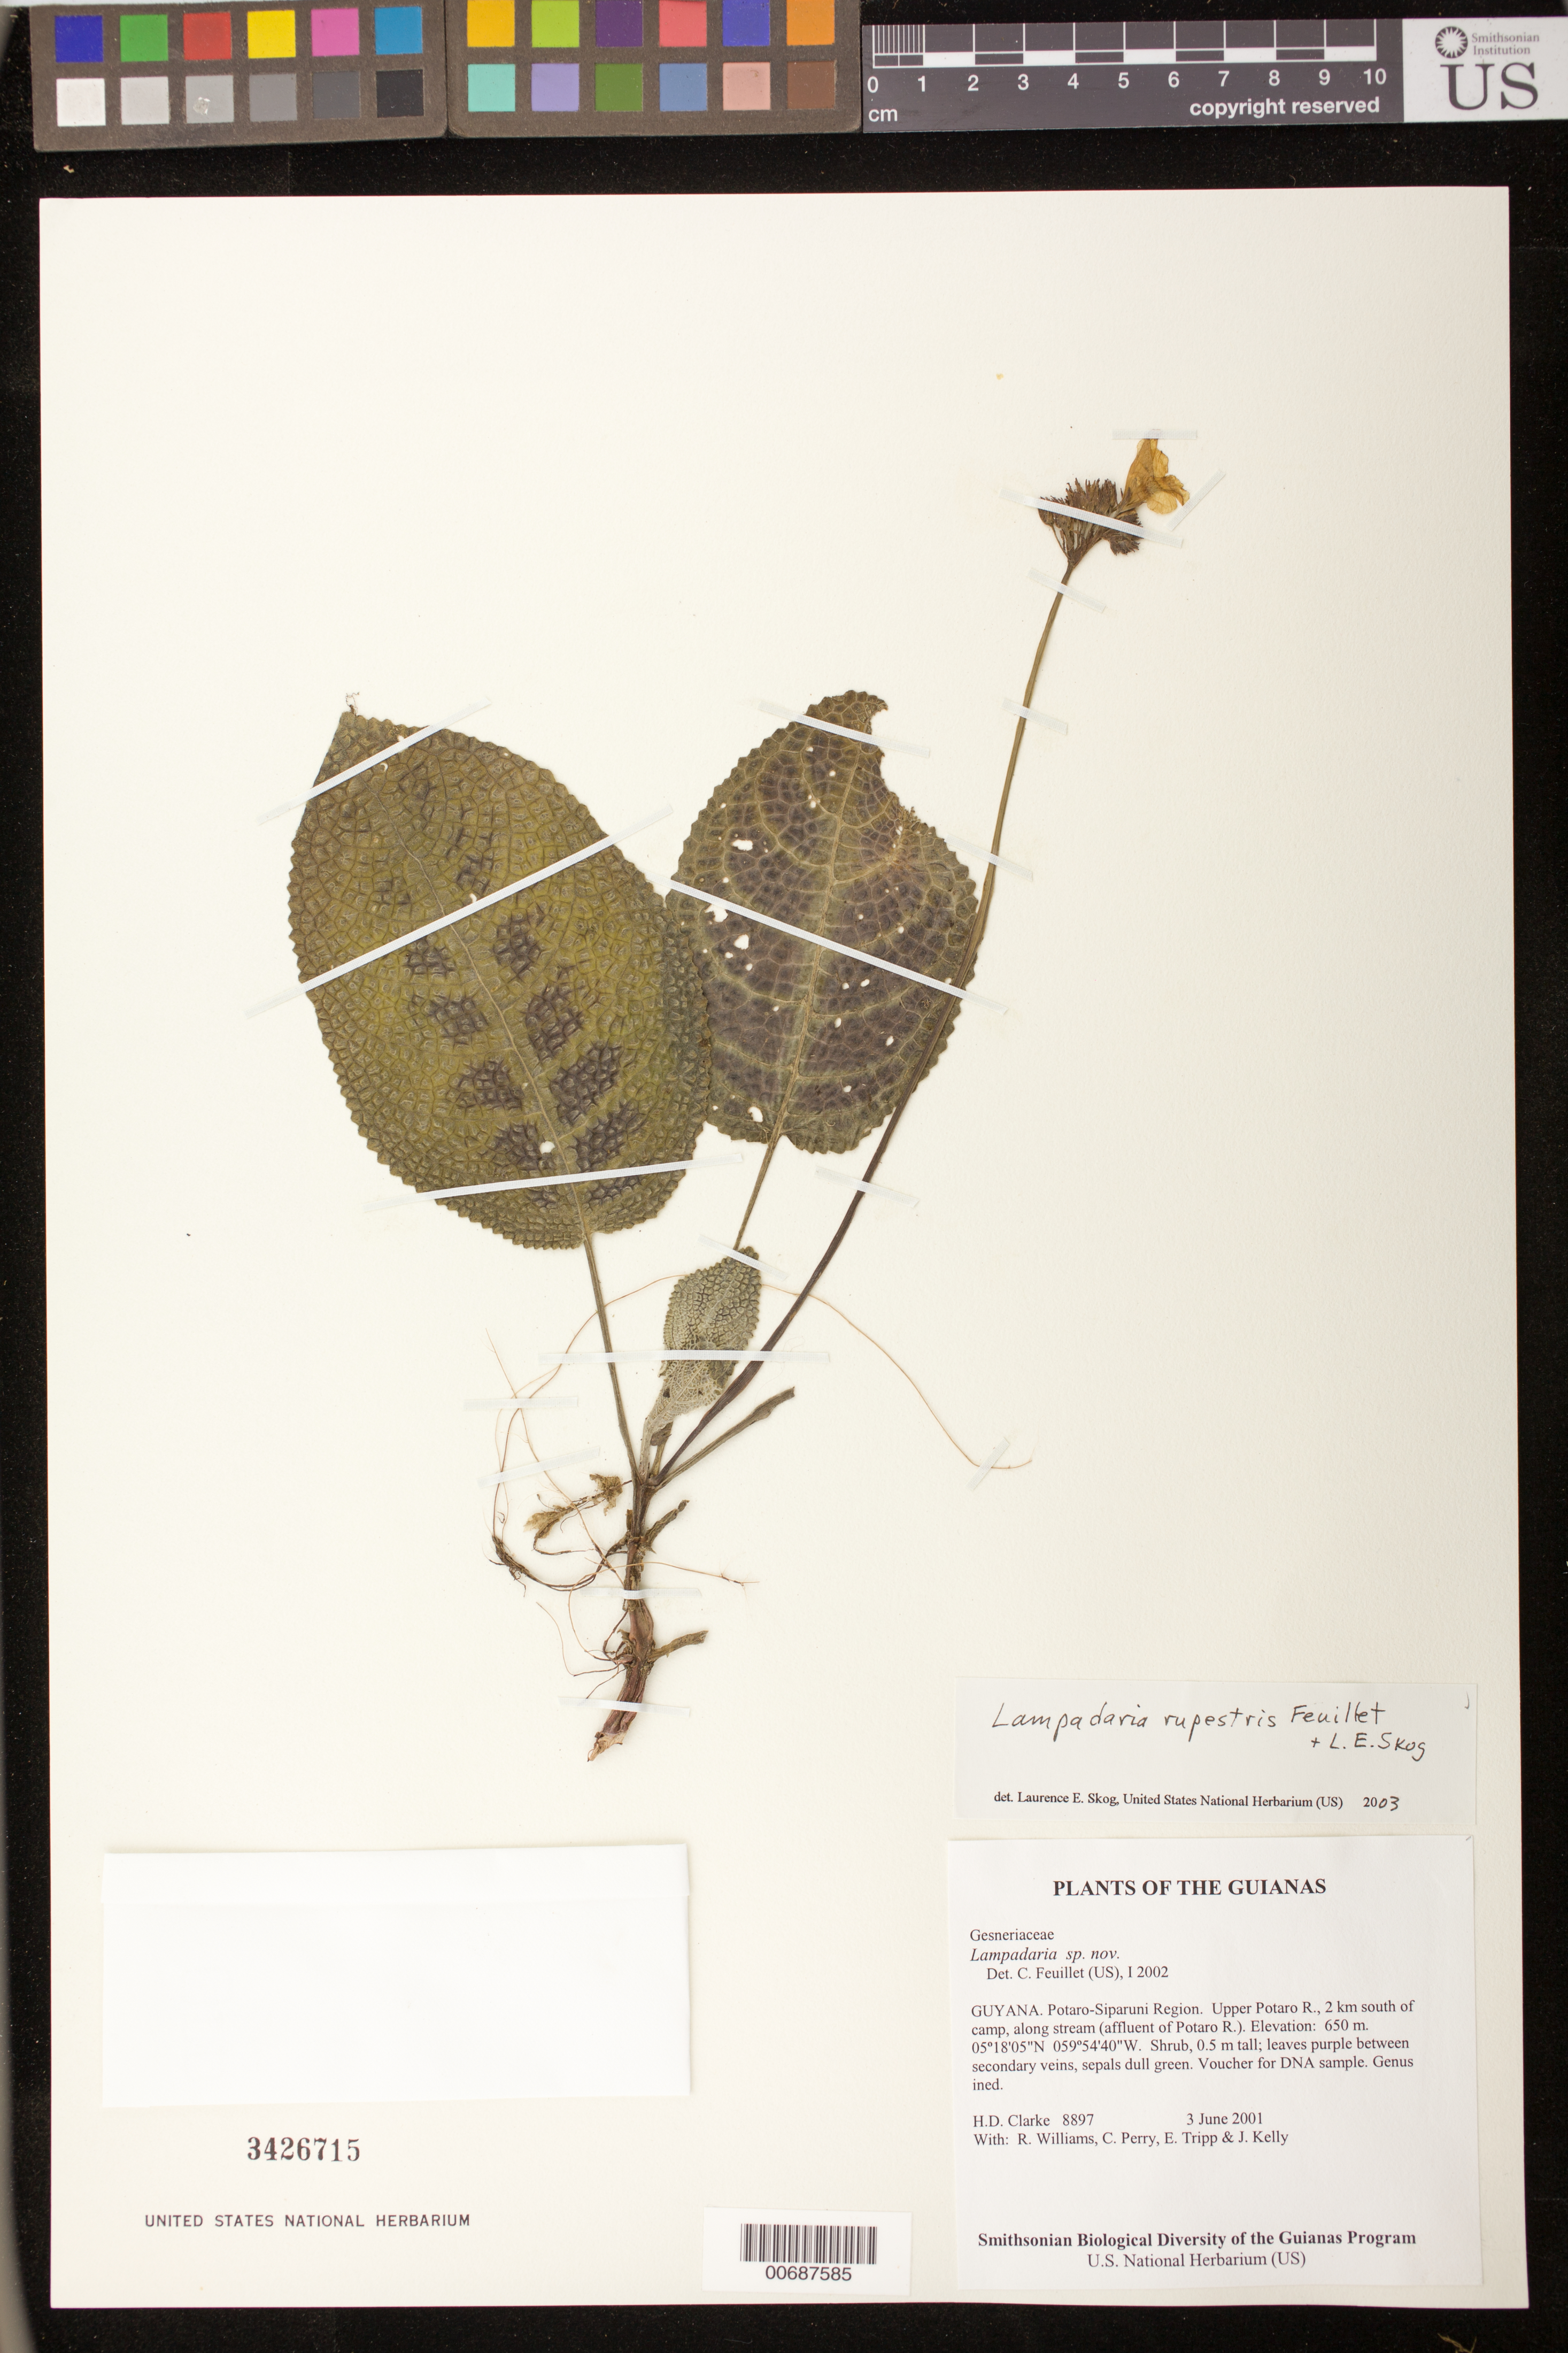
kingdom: Plantae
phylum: Tracheophyta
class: Magnoliopsida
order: Lamiales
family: Gesneriaceae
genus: Lampadaria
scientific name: Lampadaria rupestris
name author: Feuillet & L.E. Skog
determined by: Skog, Laurence E.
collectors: H. D. Clarke, R. Williams, C. Perry, E. Tripp & J. Kelly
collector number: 8897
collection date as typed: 03 Jun 2001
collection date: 2001-06-03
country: Guyana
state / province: Potaro-Siparuni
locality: Upper Potaro R., 2 km south of camp, along stream (affluent of Potaro R.)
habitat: Dense forest and streamside vegetation, sandstone & laterite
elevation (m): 650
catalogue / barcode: US 3426715